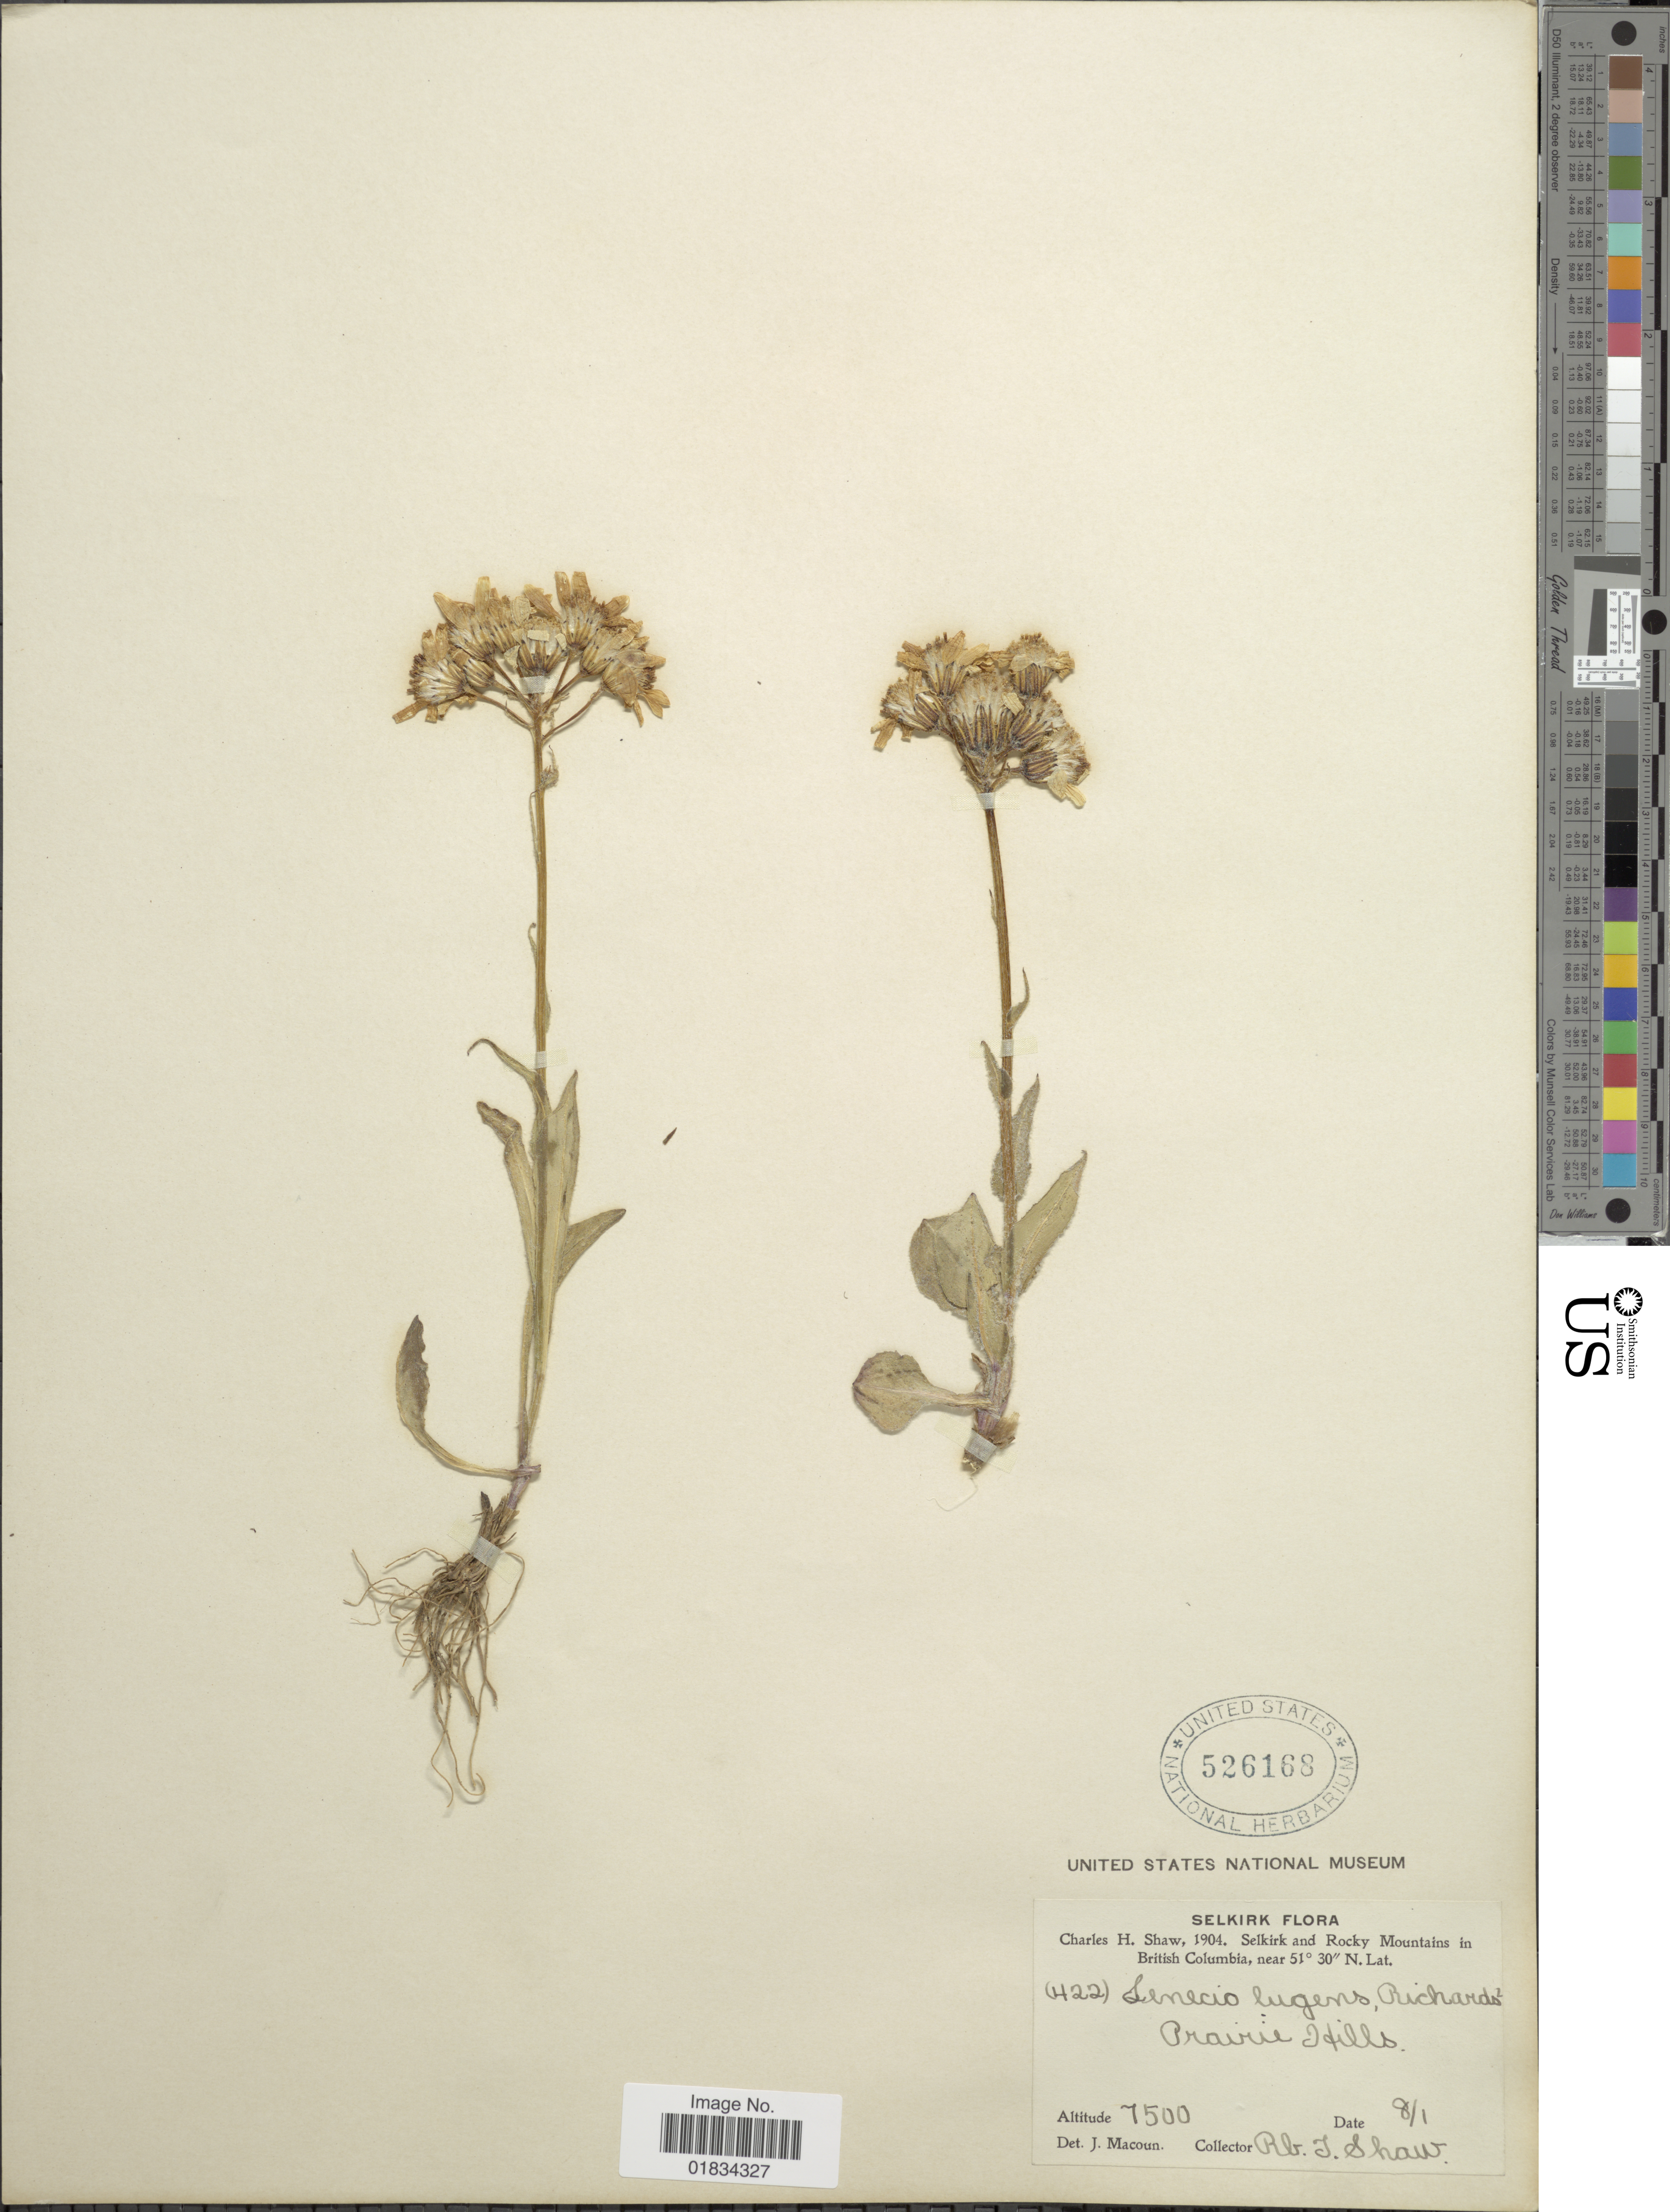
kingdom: Plantae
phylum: Tracheophyta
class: Magnoliopsida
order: Asterales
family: Asteraceae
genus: Senecio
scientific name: Senecio integerrimus var. ochroleucus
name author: (A. Gray) Cronq.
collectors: C. H. Shaw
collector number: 422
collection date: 1904-01-08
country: Canada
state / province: British Columbia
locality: Selkirk. Rocky Mountains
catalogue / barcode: US 526168